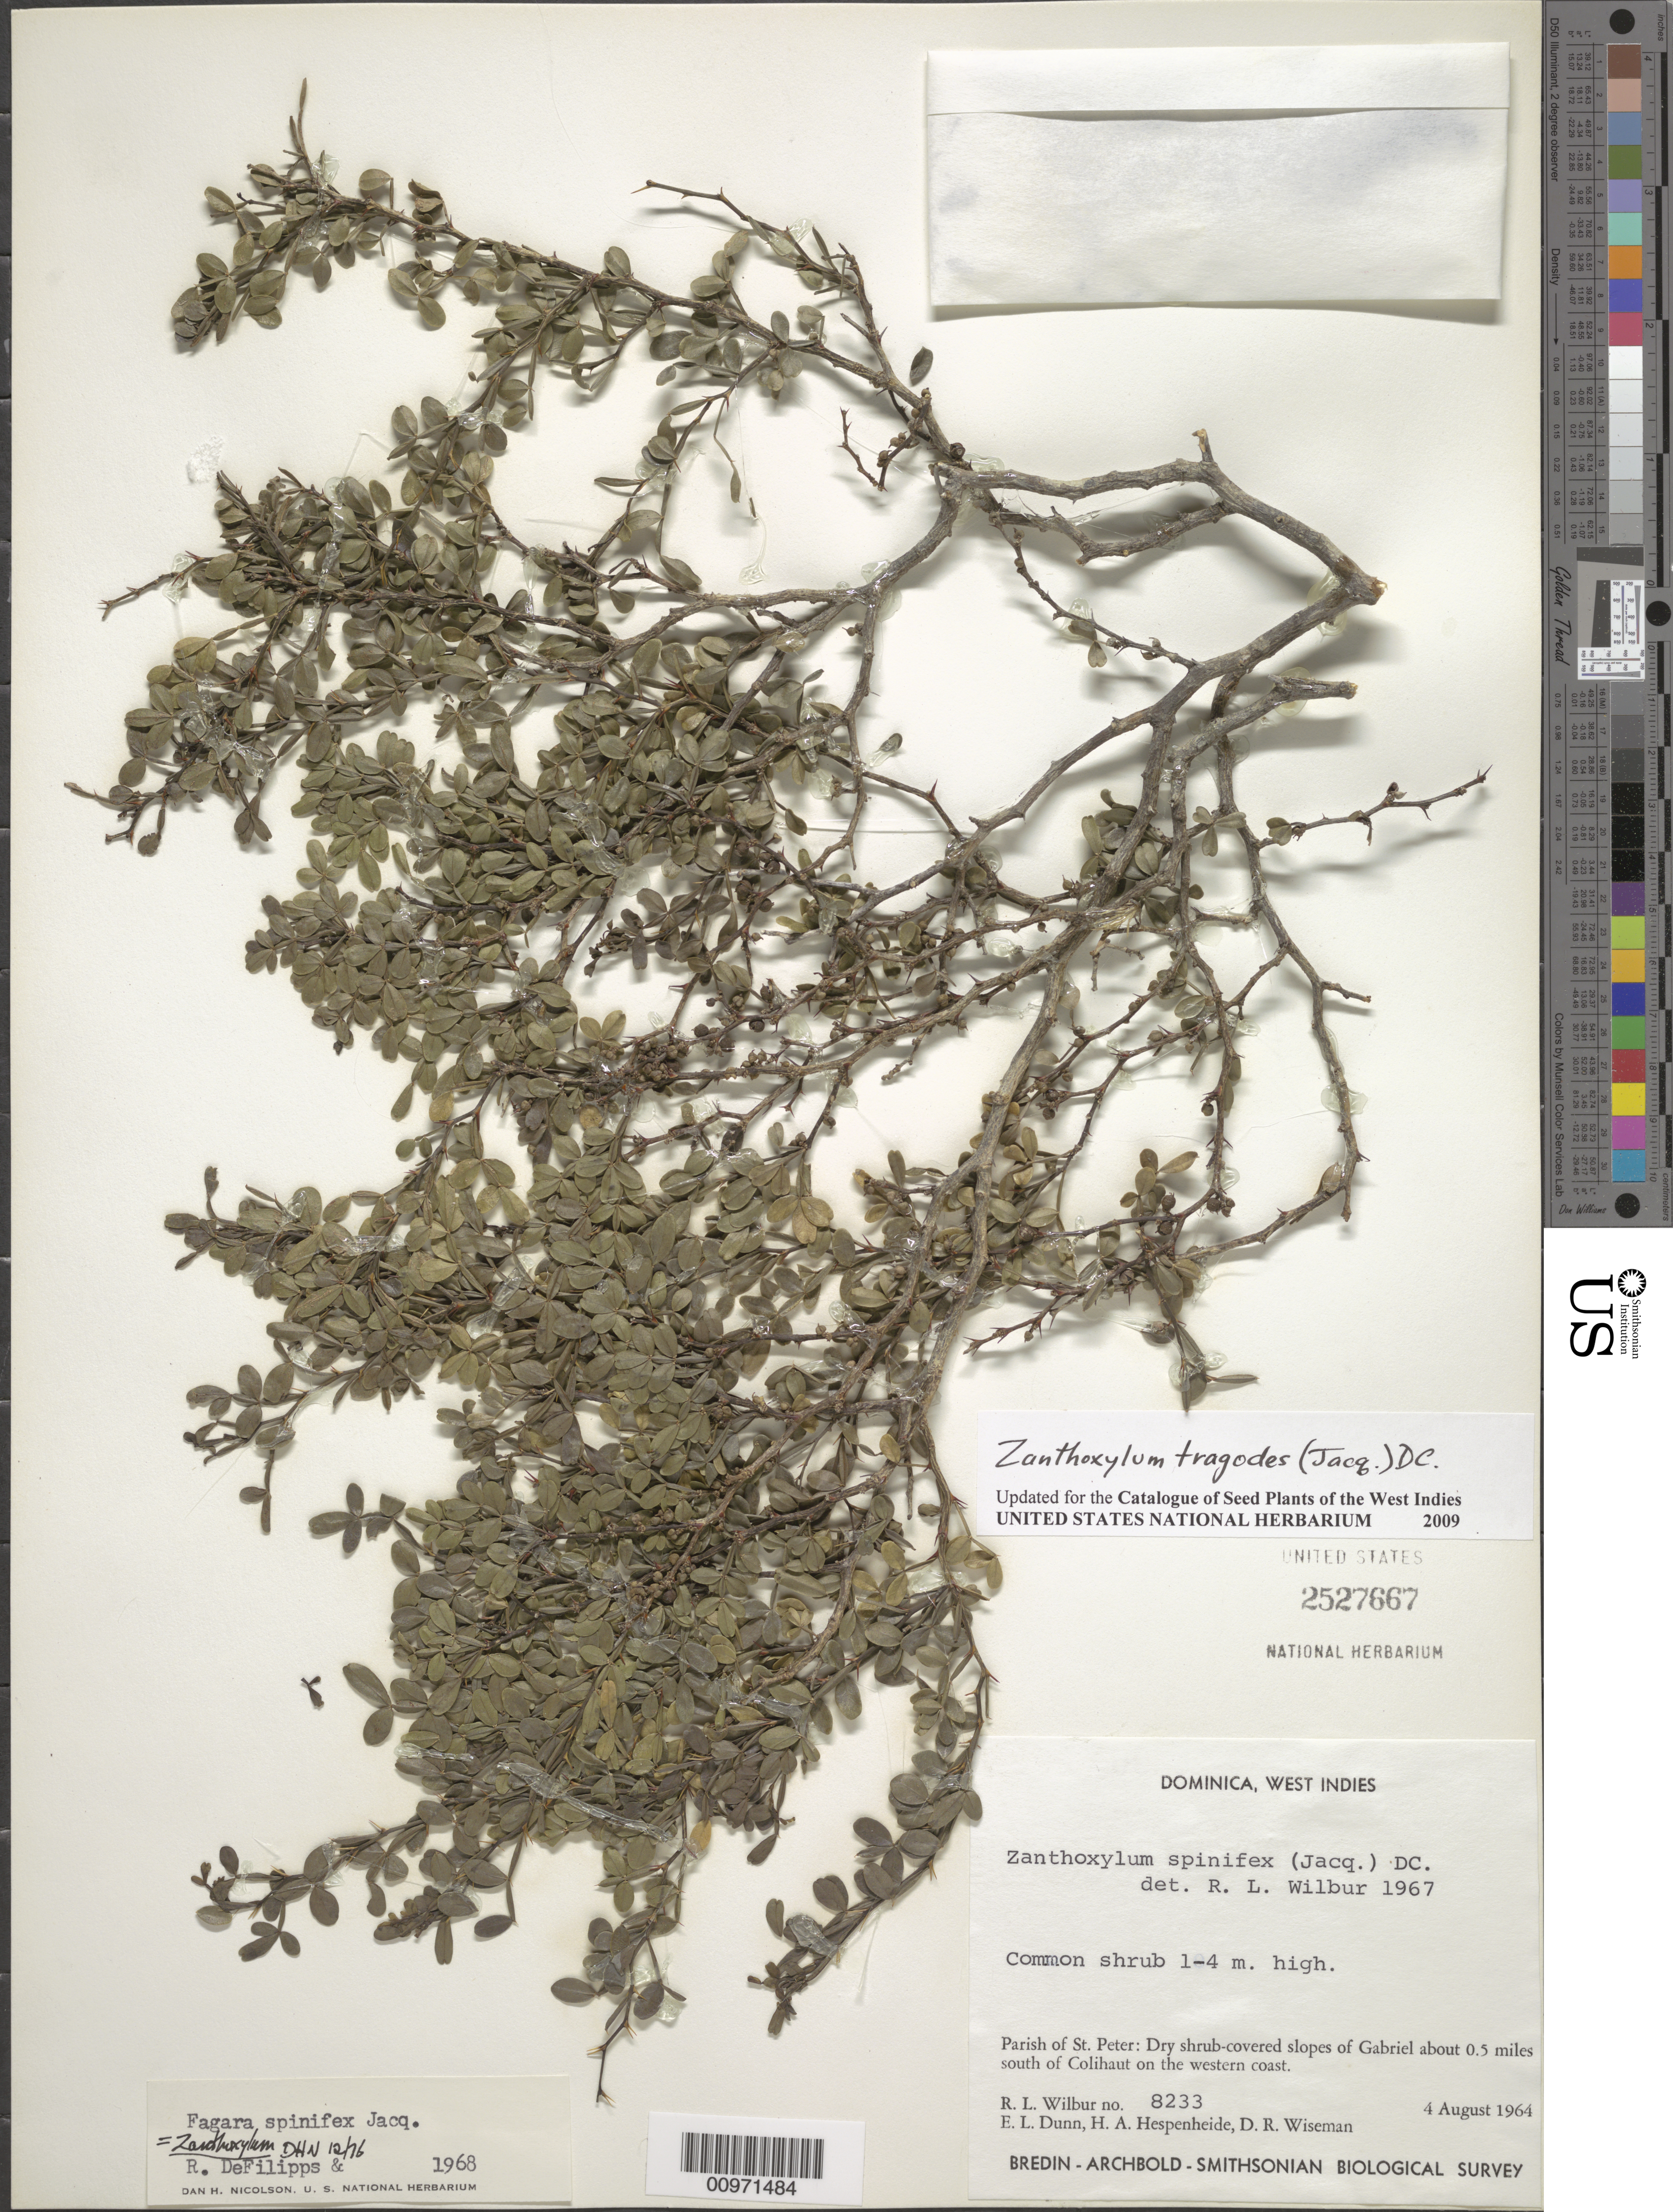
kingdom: Plantae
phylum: Tracheophyta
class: Magnoliopsida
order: Sapindales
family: Rutaceae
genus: Zanthoxylum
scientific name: Zanthoxylum tragodes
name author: (L.) DC.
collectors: R. L. Wilbur, E. Dunn, H. A. Hespenheide & D. R. Wiseman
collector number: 8233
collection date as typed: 04 Aug 1964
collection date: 1964-08-04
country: Dominica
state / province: St. Peter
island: Dominica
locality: Slopes of Gabriel about 0.5 miles south of Colihaut on the western coast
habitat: Dry shrub-covered slopes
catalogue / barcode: US 2527667